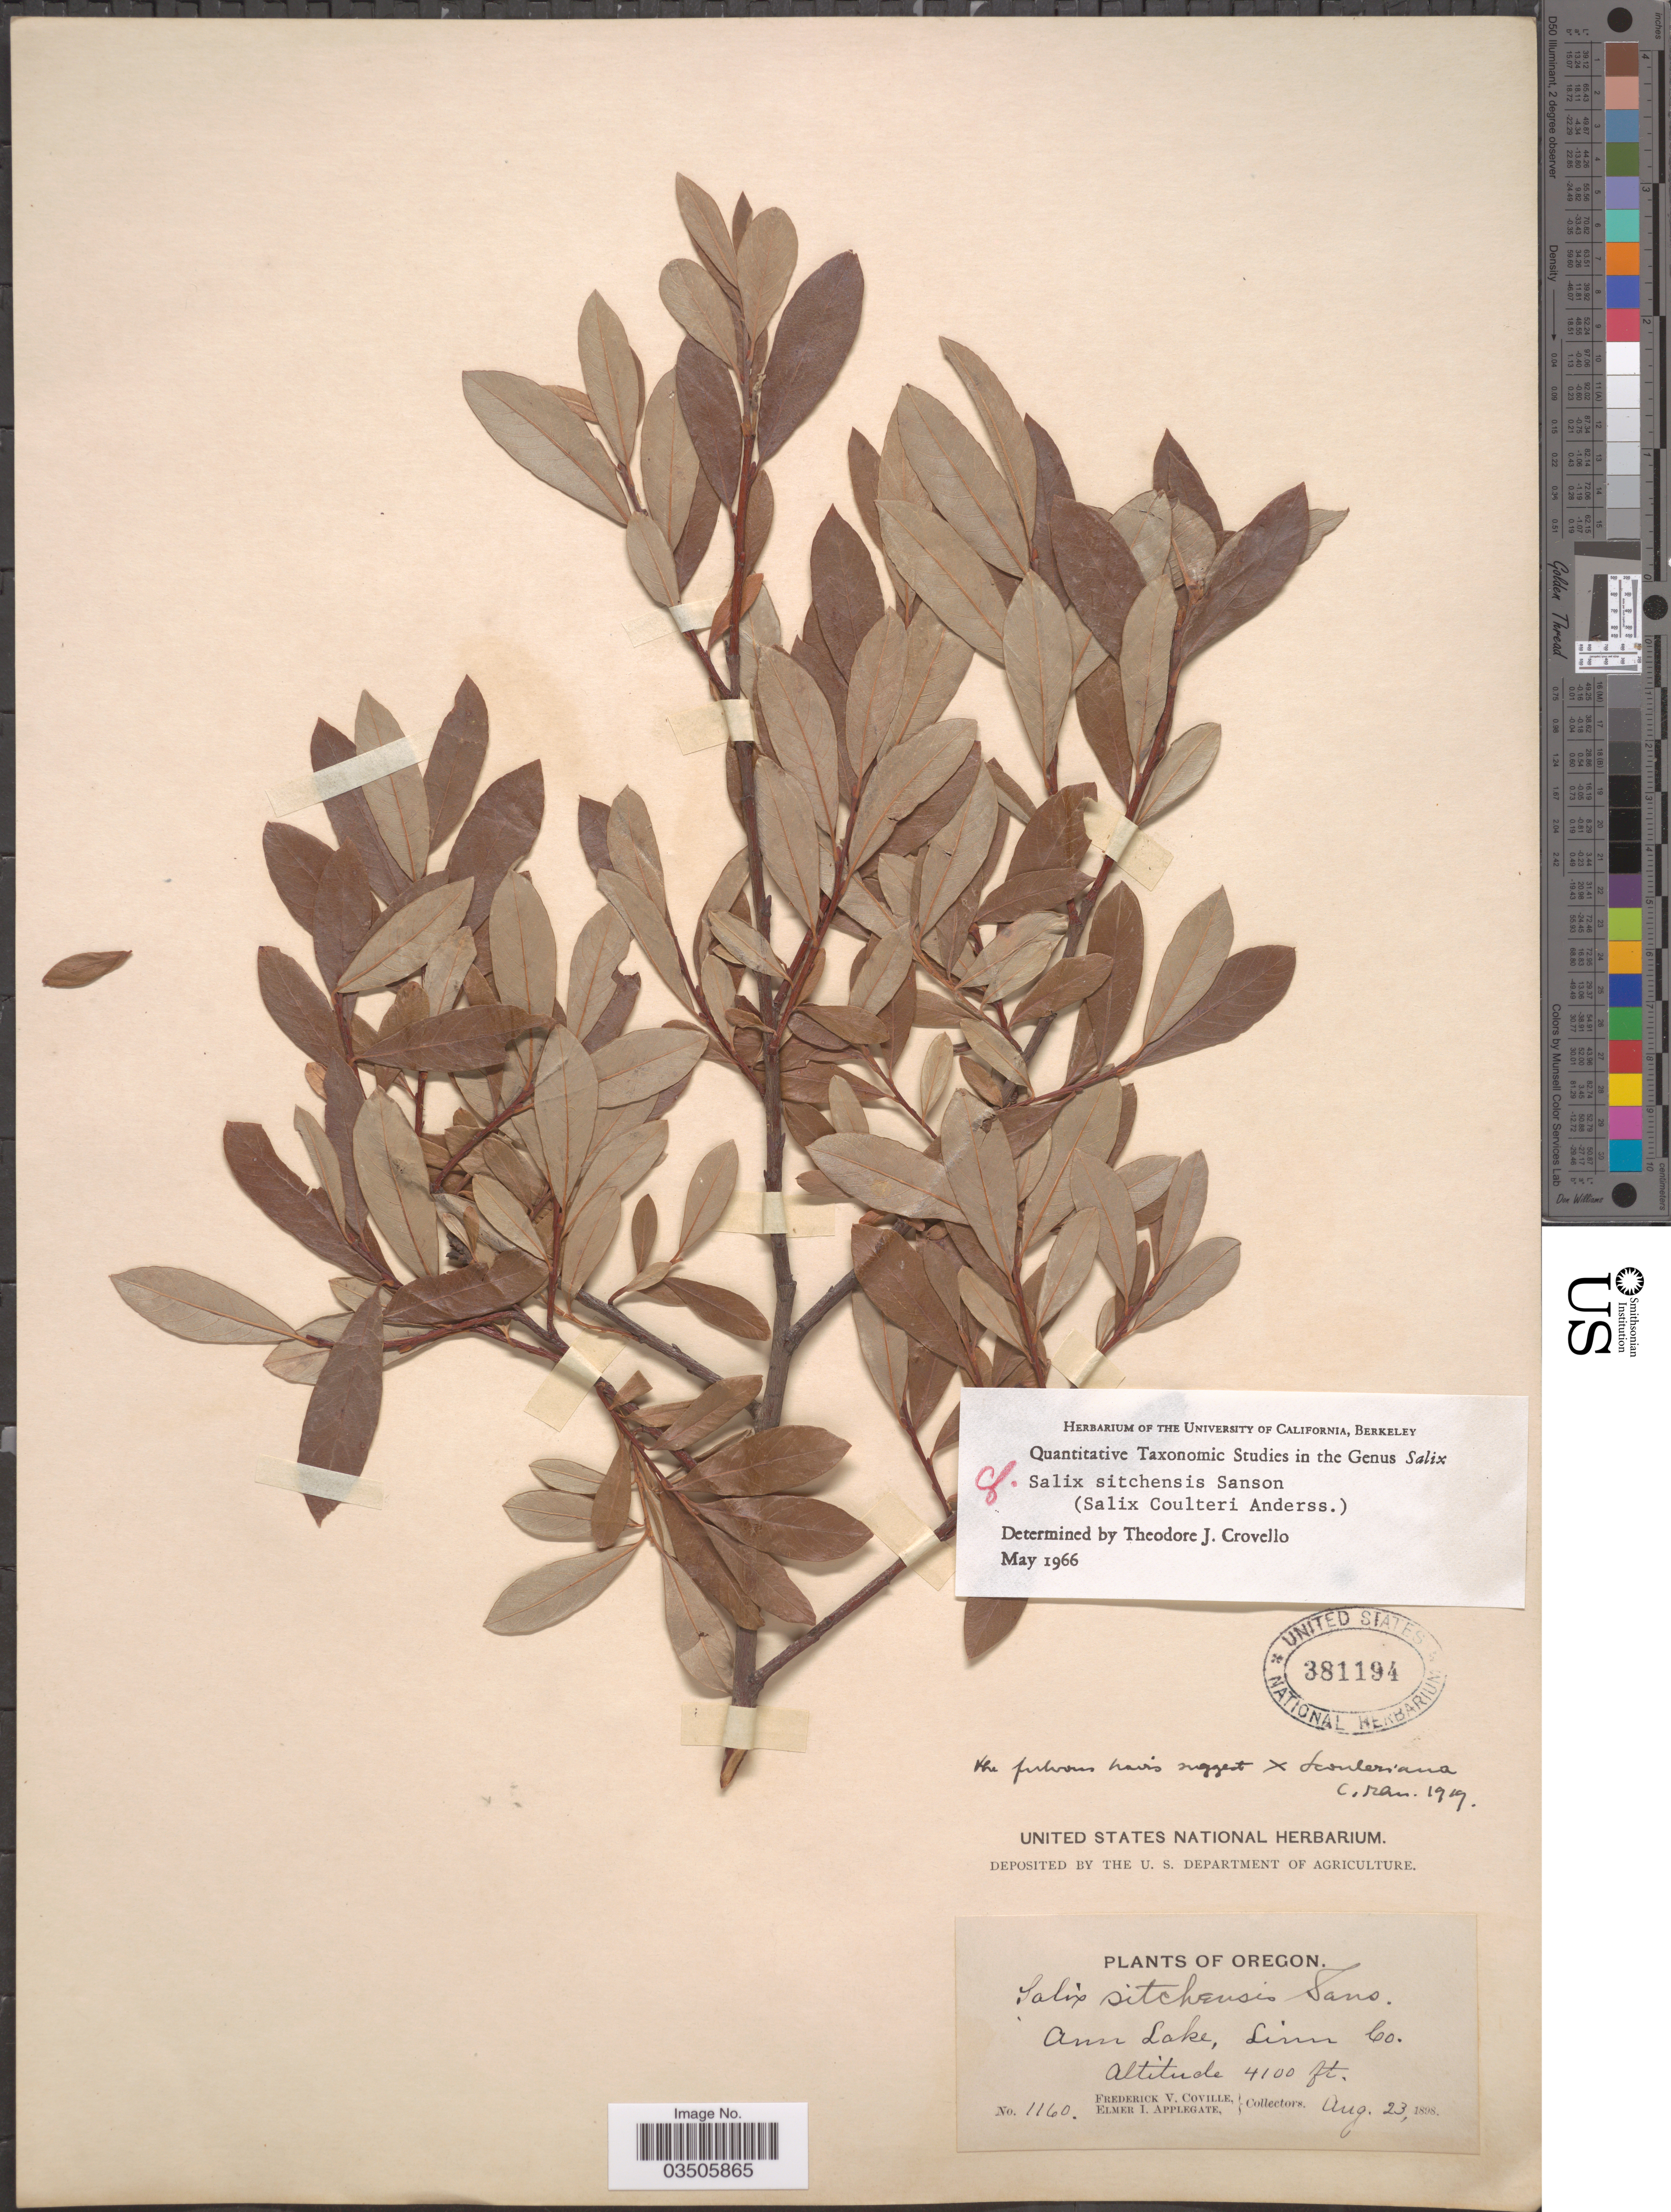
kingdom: Plantae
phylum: Tracheophyta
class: Magnoliopsida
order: Malpighiales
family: Salicaceae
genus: Salix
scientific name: Salix sitchensis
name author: Sanson ex Bong.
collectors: F. V. Coville & E. I. Applegate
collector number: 1160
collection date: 1898-08-23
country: United States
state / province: Oregon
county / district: Linn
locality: Ann Lake, Linn Co.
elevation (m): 1250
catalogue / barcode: US 381194